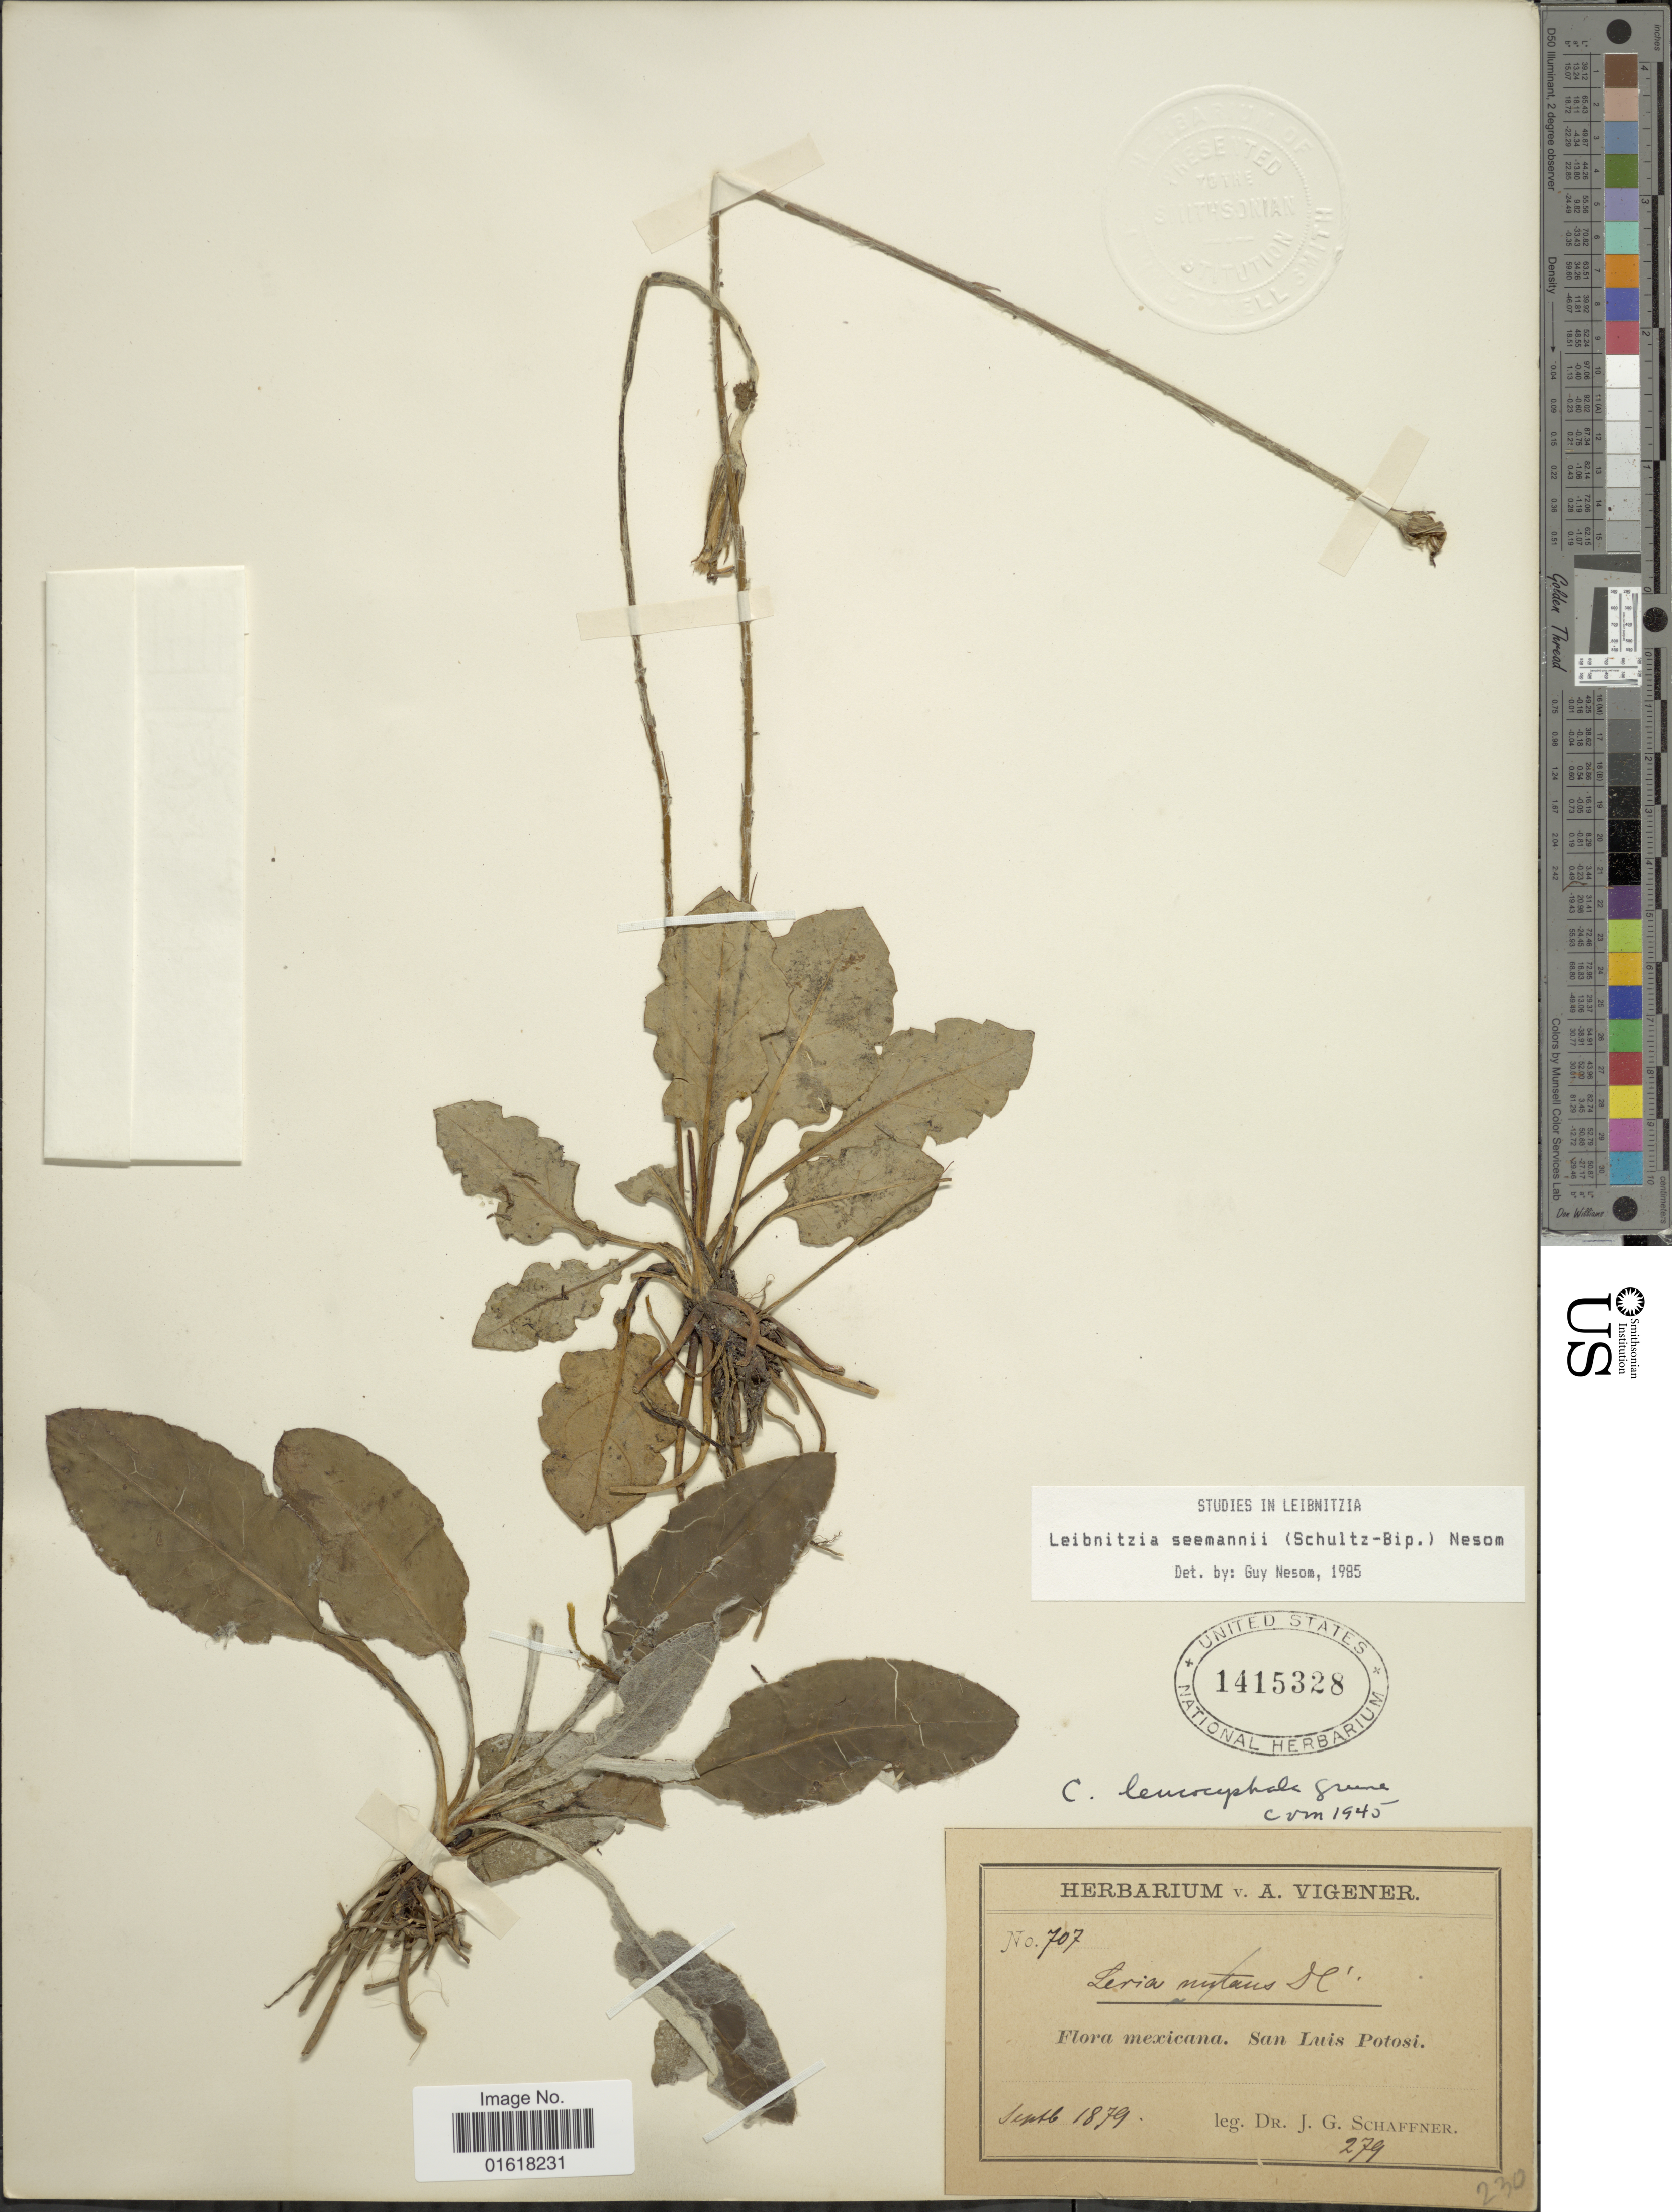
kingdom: Plantae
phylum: Tracheophyta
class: Magnoliopsida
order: Asterales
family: Asteraceae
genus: Leibnitzia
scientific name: Leibnitzia lyrata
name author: (Sch. Bip.) G.L. Nesom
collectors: J. G. Schaffner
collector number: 279?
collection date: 1879-09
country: Mexico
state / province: San Luis Potosí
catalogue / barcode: US 1415328